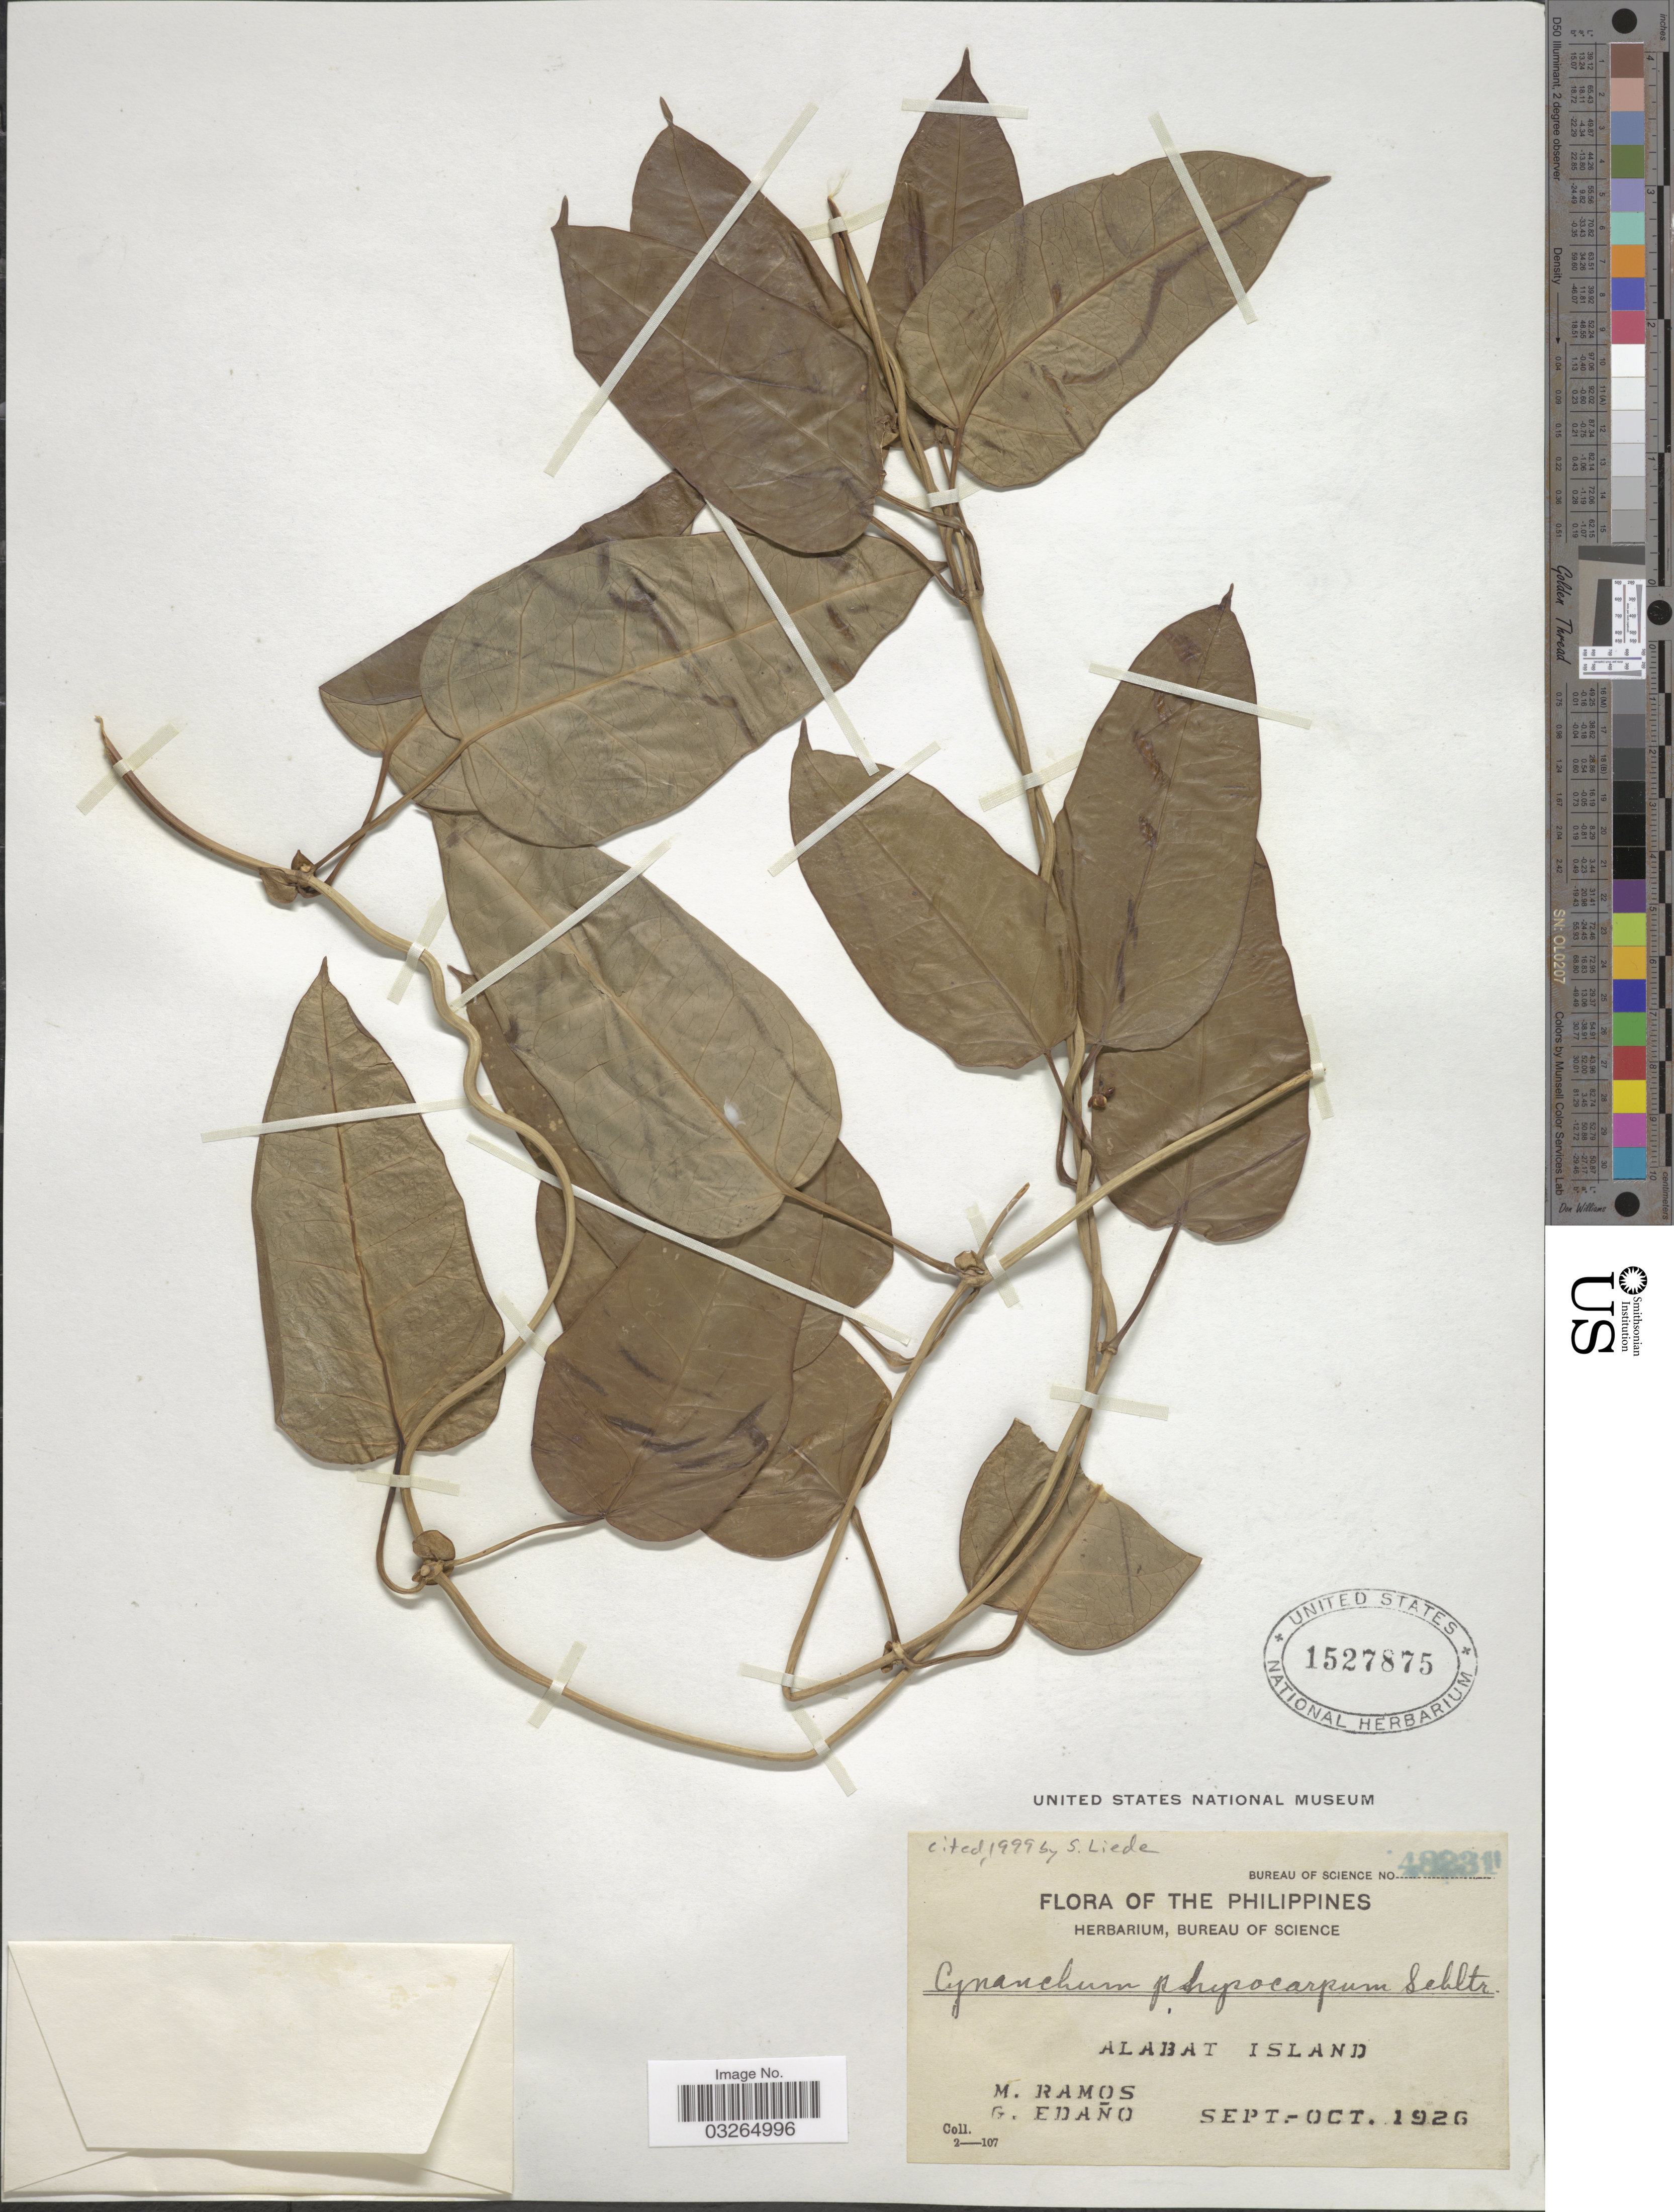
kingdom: Plantae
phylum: Tracheophyta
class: Magnoliopsida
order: Gentianales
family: Apocynaceae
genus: Cynanchum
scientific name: Cynanchum physocarpum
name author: Schltr.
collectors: M. Ramos & G. Edaño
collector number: Bureau of Science 48231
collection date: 1926-09/1926-10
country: Philippines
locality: Alabat Island.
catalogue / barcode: US 1527875